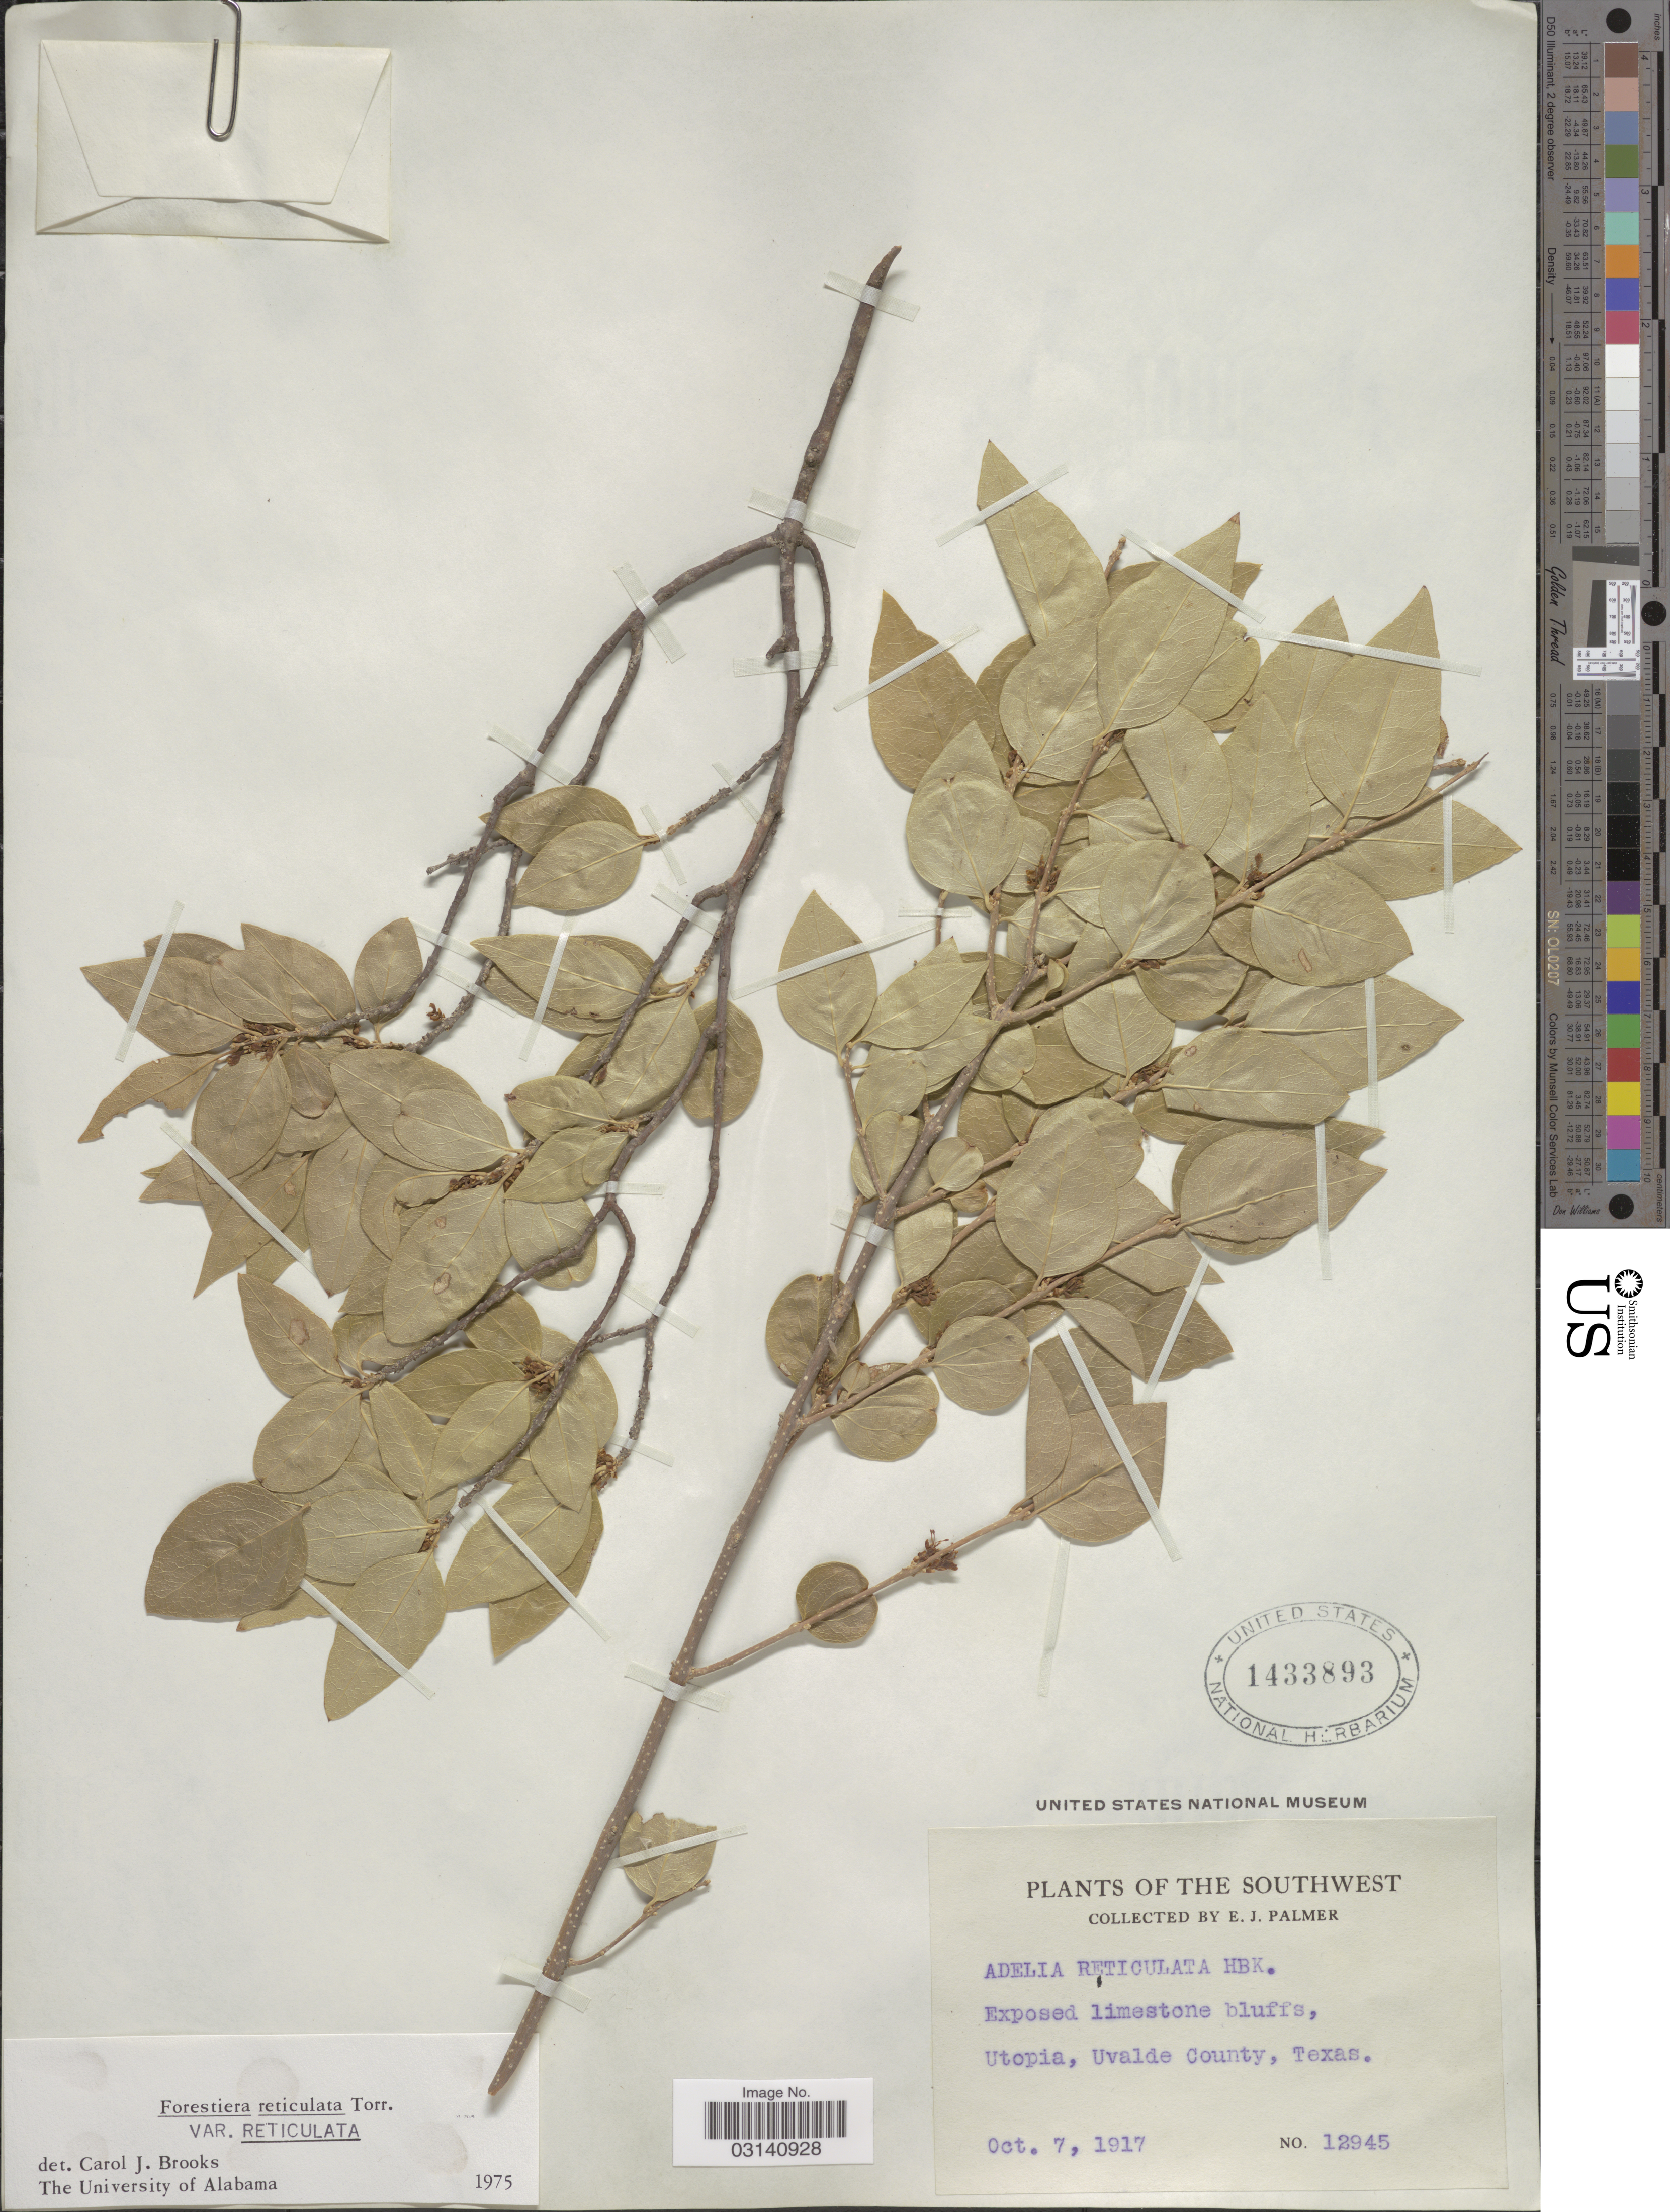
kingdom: Plantae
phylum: Tracheophyta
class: Magnoliopsida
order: Lamiales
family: Oleaceae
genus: Forestiera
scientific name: Forestiera reticulata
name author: Torr. in Emory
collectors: E. J. Palmer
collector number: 12945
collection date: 1917-10-07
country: United States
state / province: Texas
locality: The Southwest. Utopia, Uvalde County.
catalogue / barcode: US 1433893